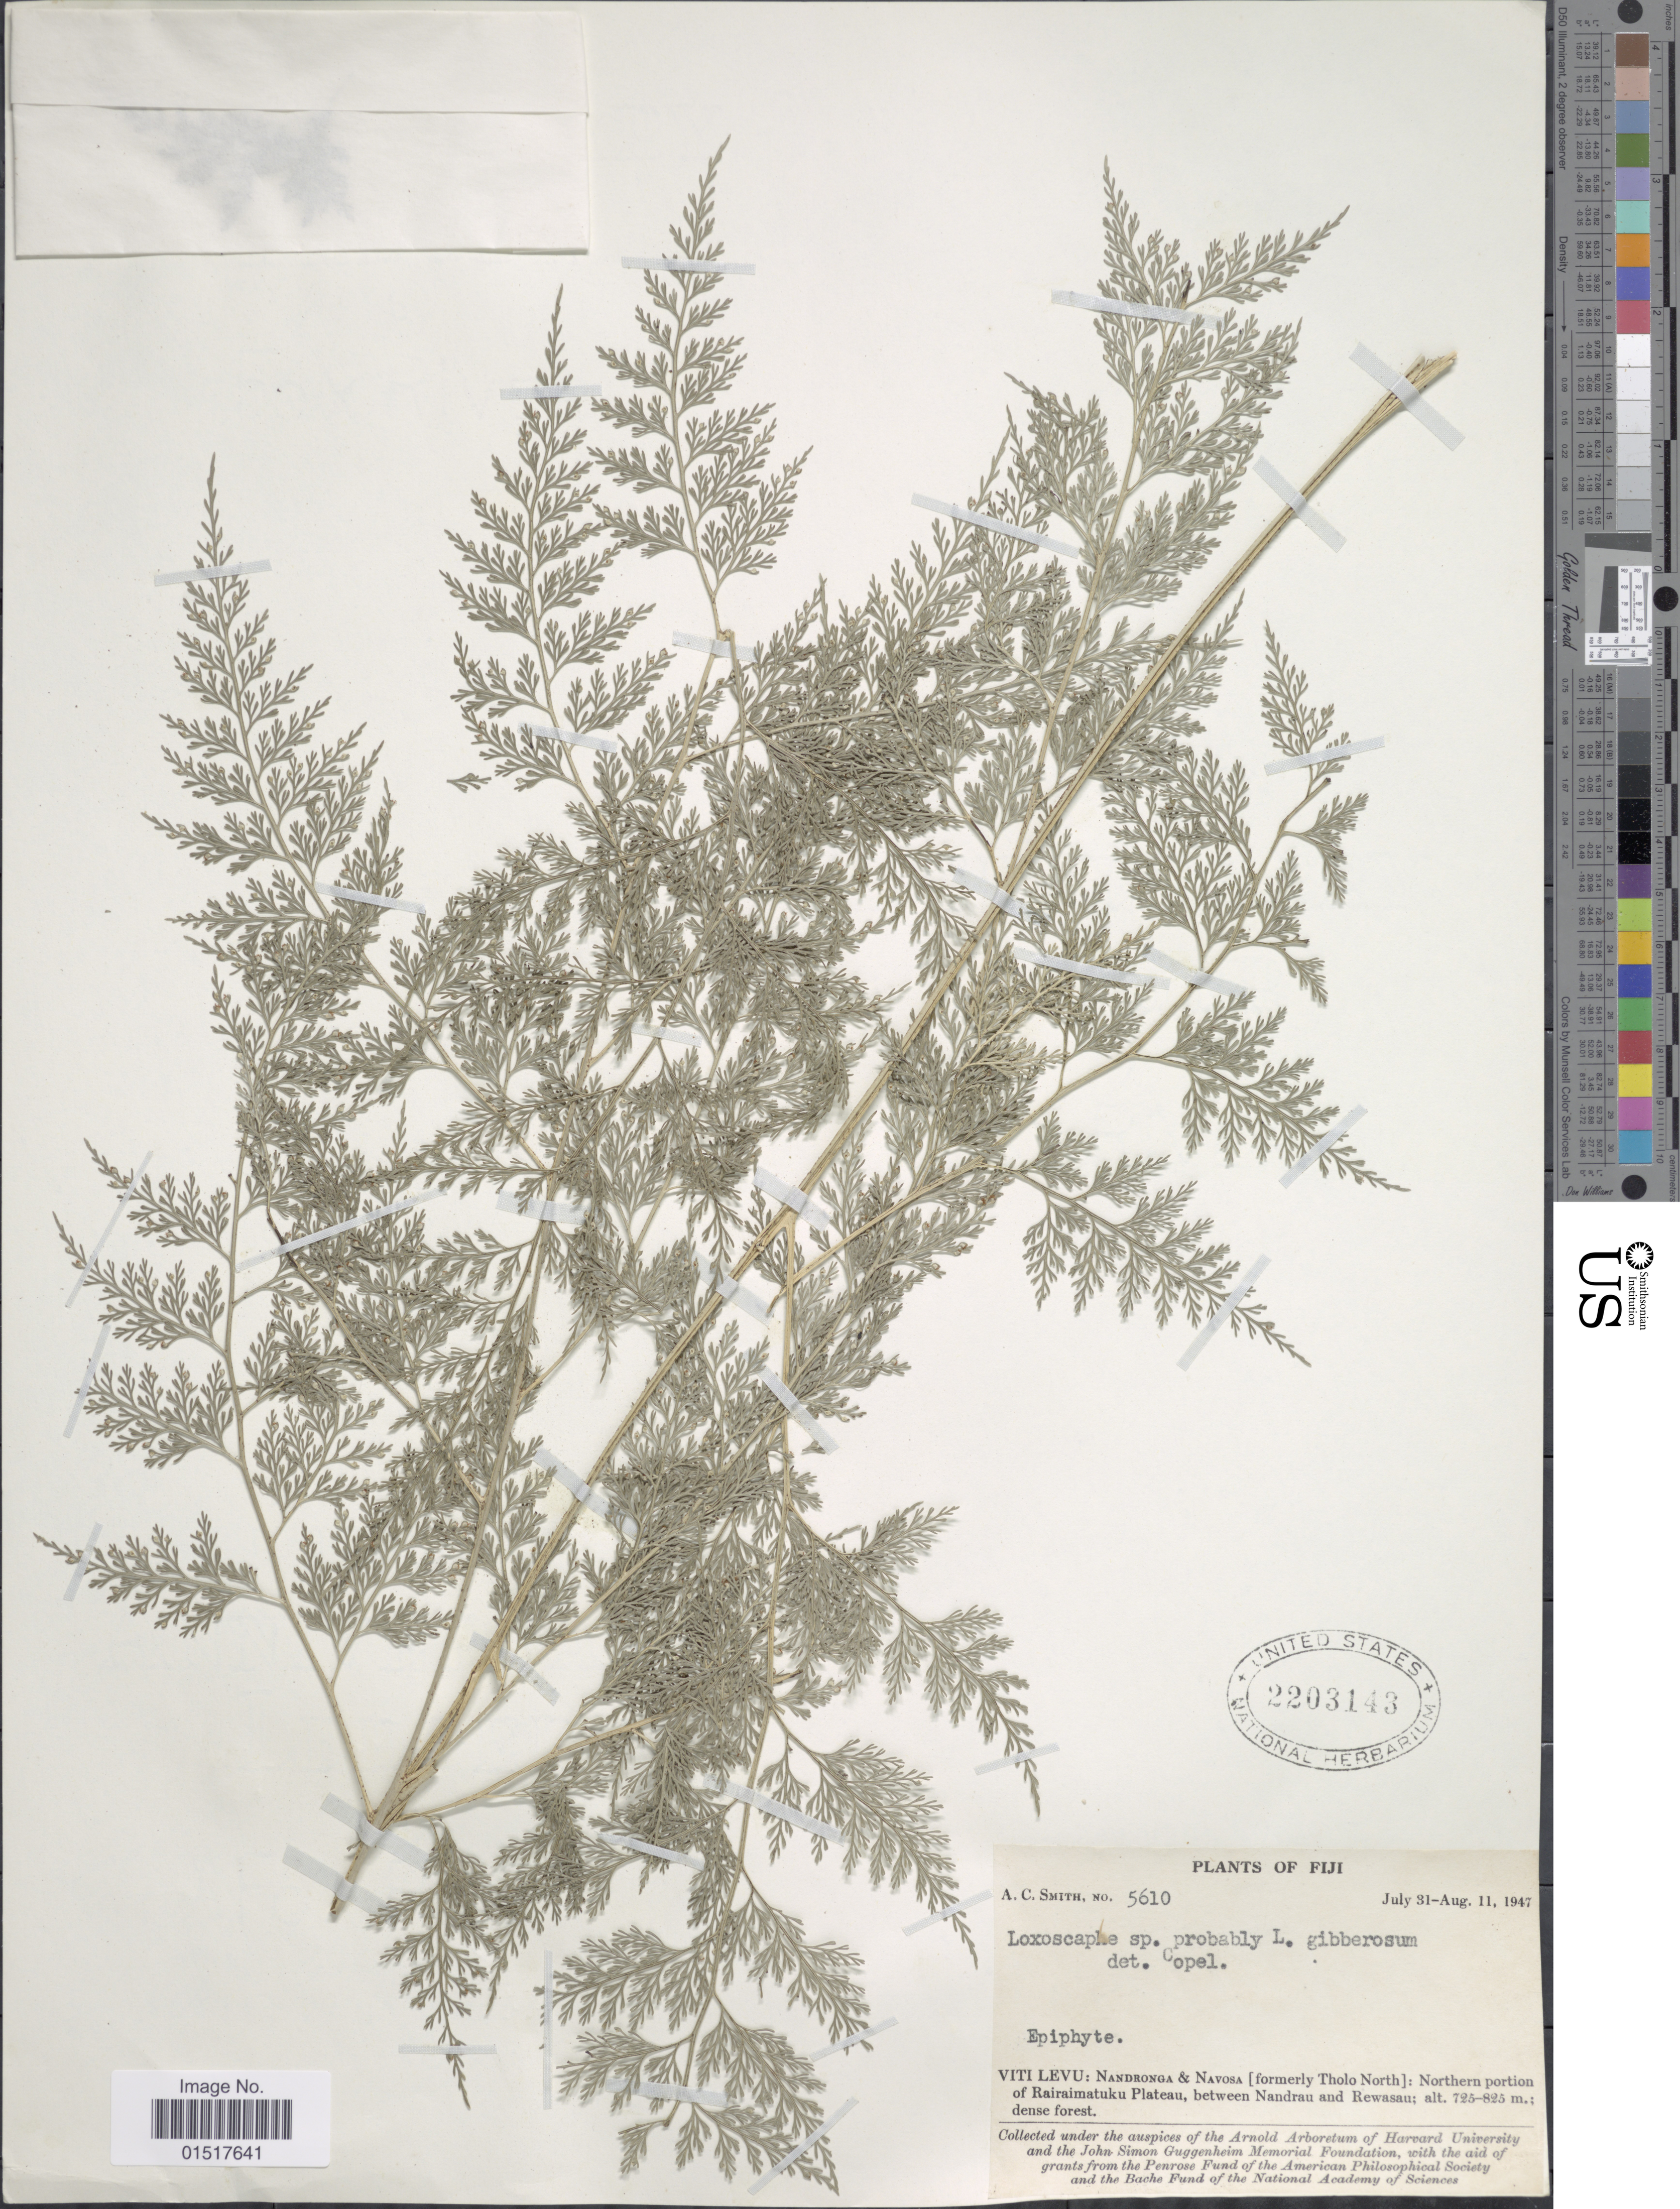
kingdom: Plantae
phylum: Tracheophyta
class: Polypodiopsida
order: Polypodiales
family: Aspleniaceae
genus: Asplenium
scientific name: Asplenium foeniculaceum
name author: (Hook.) T. Moore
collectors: A. C. Smith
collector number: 5610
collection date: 1947-07-31/1947-08-11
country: Fiji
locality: Viti Levu: Nandronga & Navosa [formerly Tholo North]: Northern portion of Rairaimatuku Plateau, between Nandrau and Rewasau.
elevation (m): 725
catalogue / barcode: US 2203143